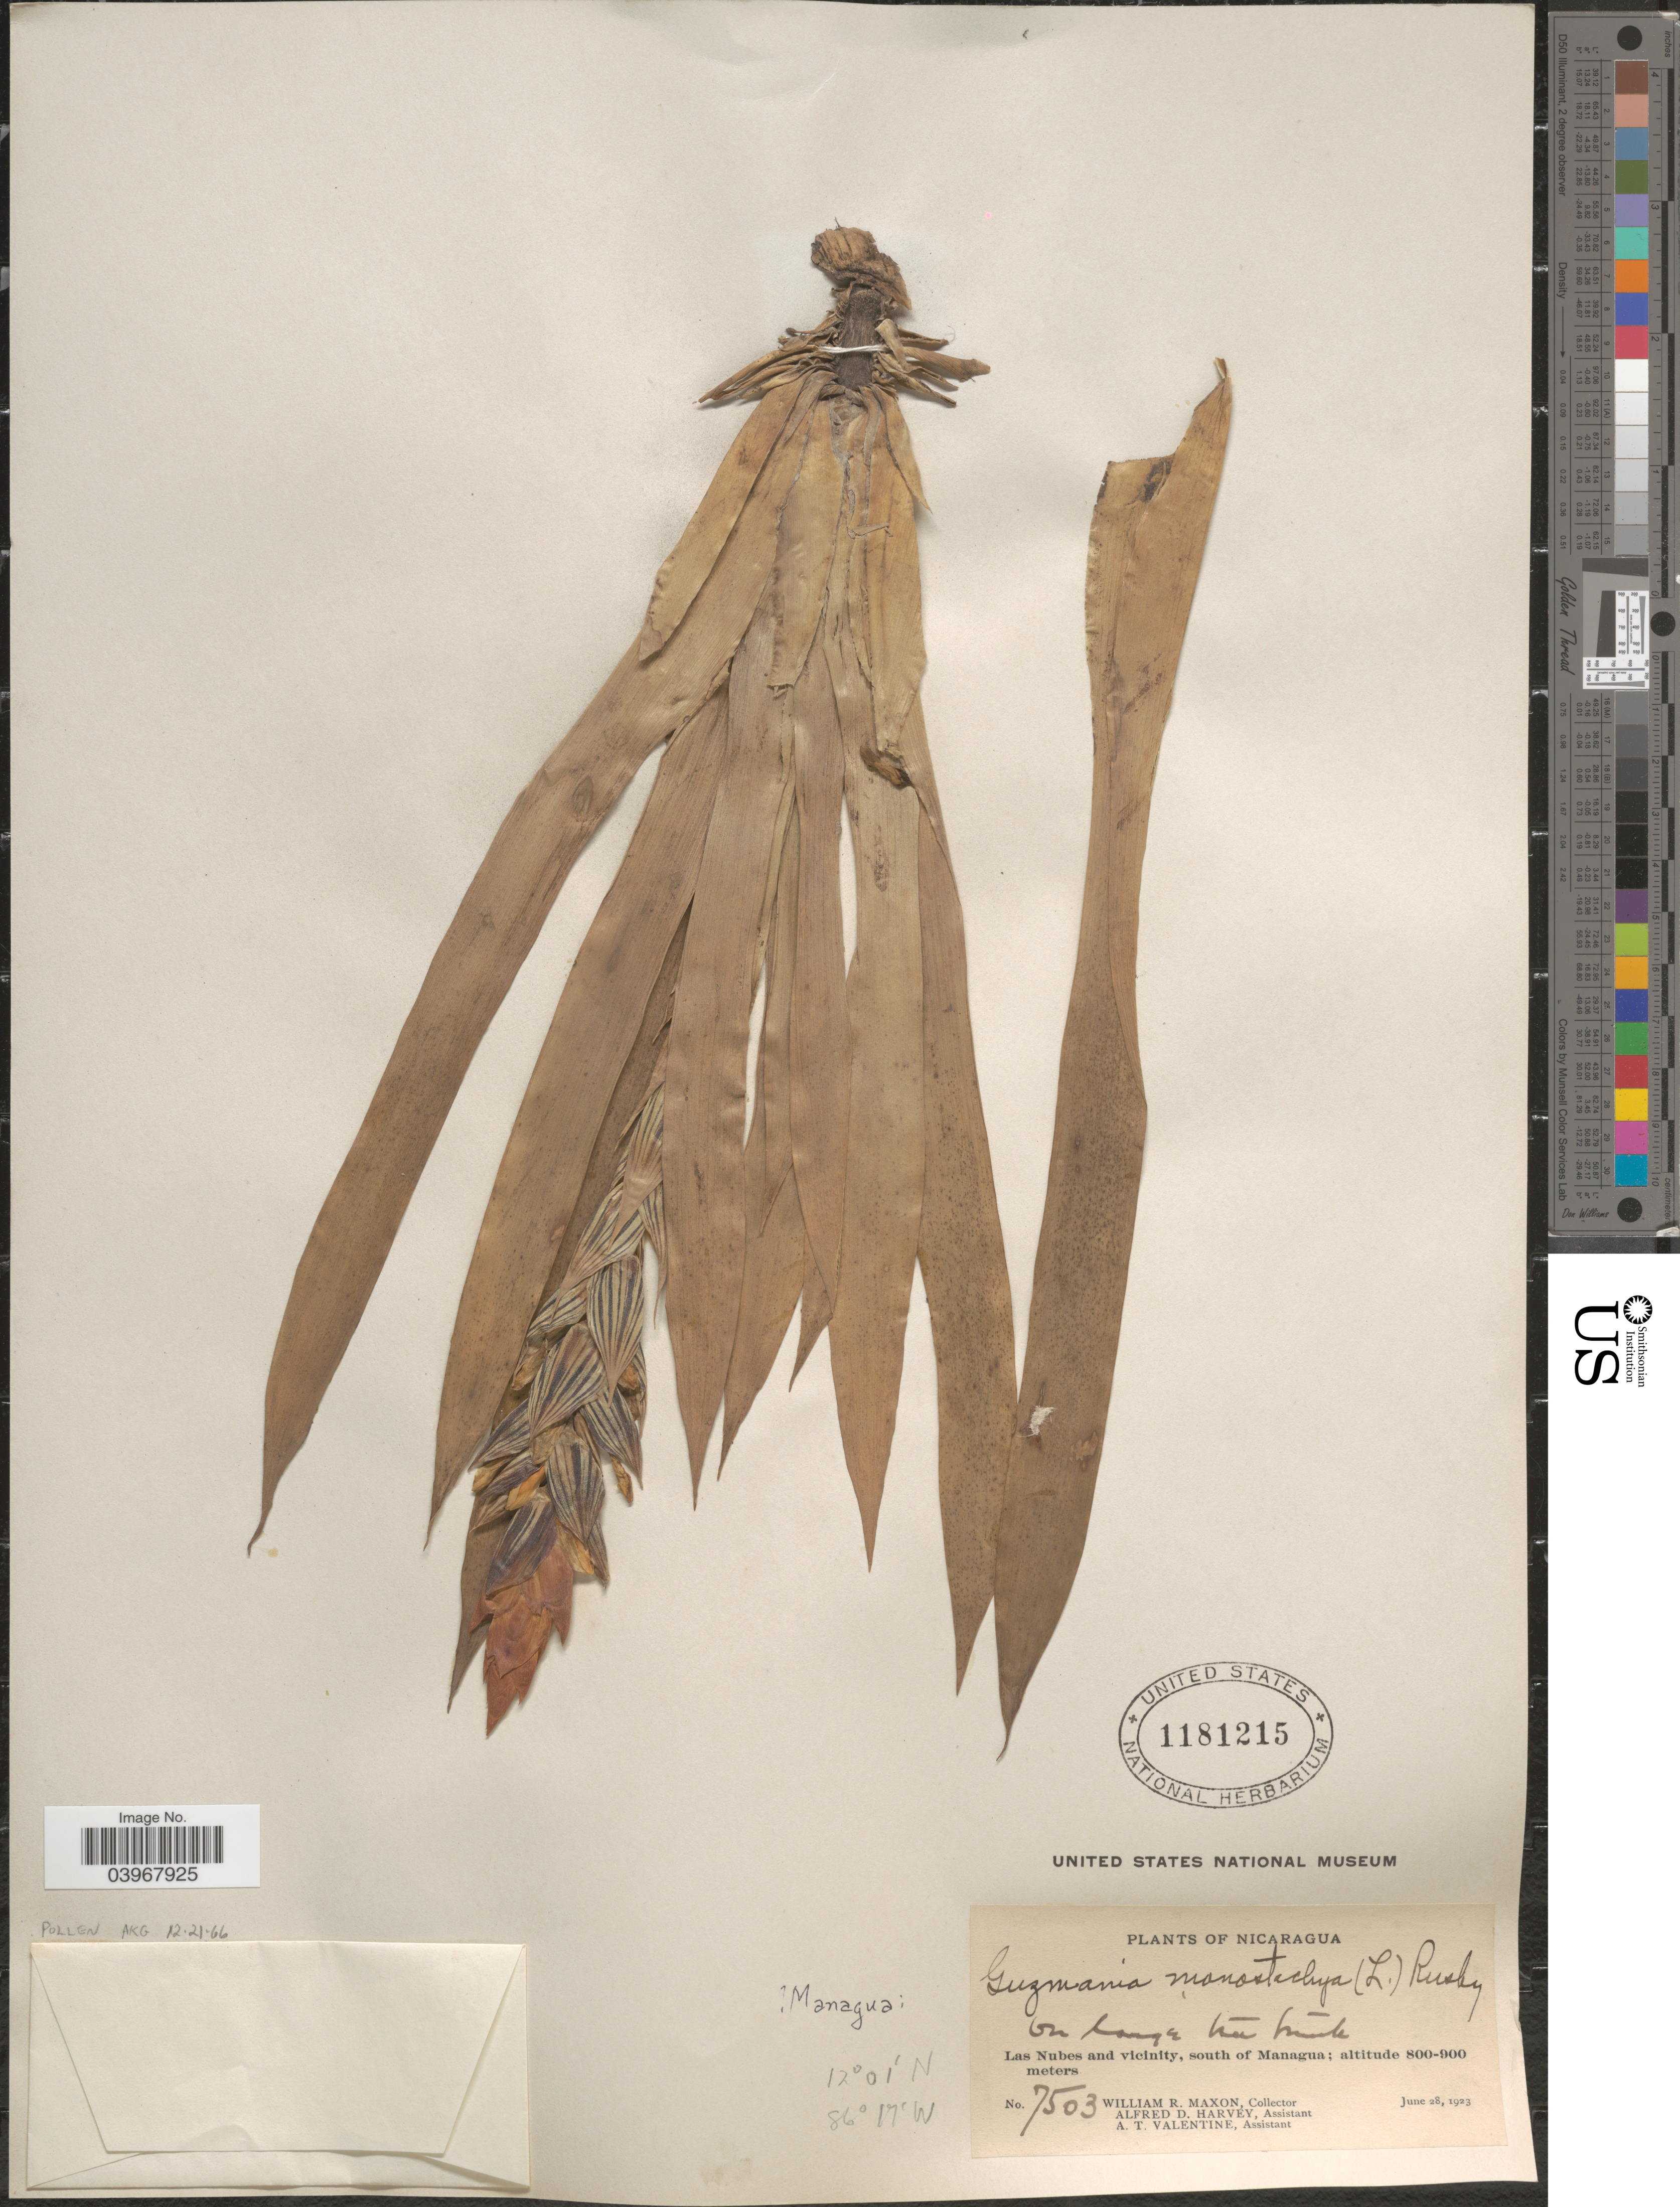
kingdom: Plantae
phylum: Tracheophyta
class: Liliopsida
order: Poales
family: Bromeliaceae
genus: Guzmania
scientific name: Guzmania monostachia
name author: (L.) Rusby ex Mez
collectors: W. R. Maxon, A. D. Harvey & A. Valentine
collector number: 7503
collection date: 1923-06-28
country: Nicaragua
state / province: Managua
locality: Las Nubes and vicinity, south of Managua.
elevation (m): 800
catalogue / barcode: US 1181215